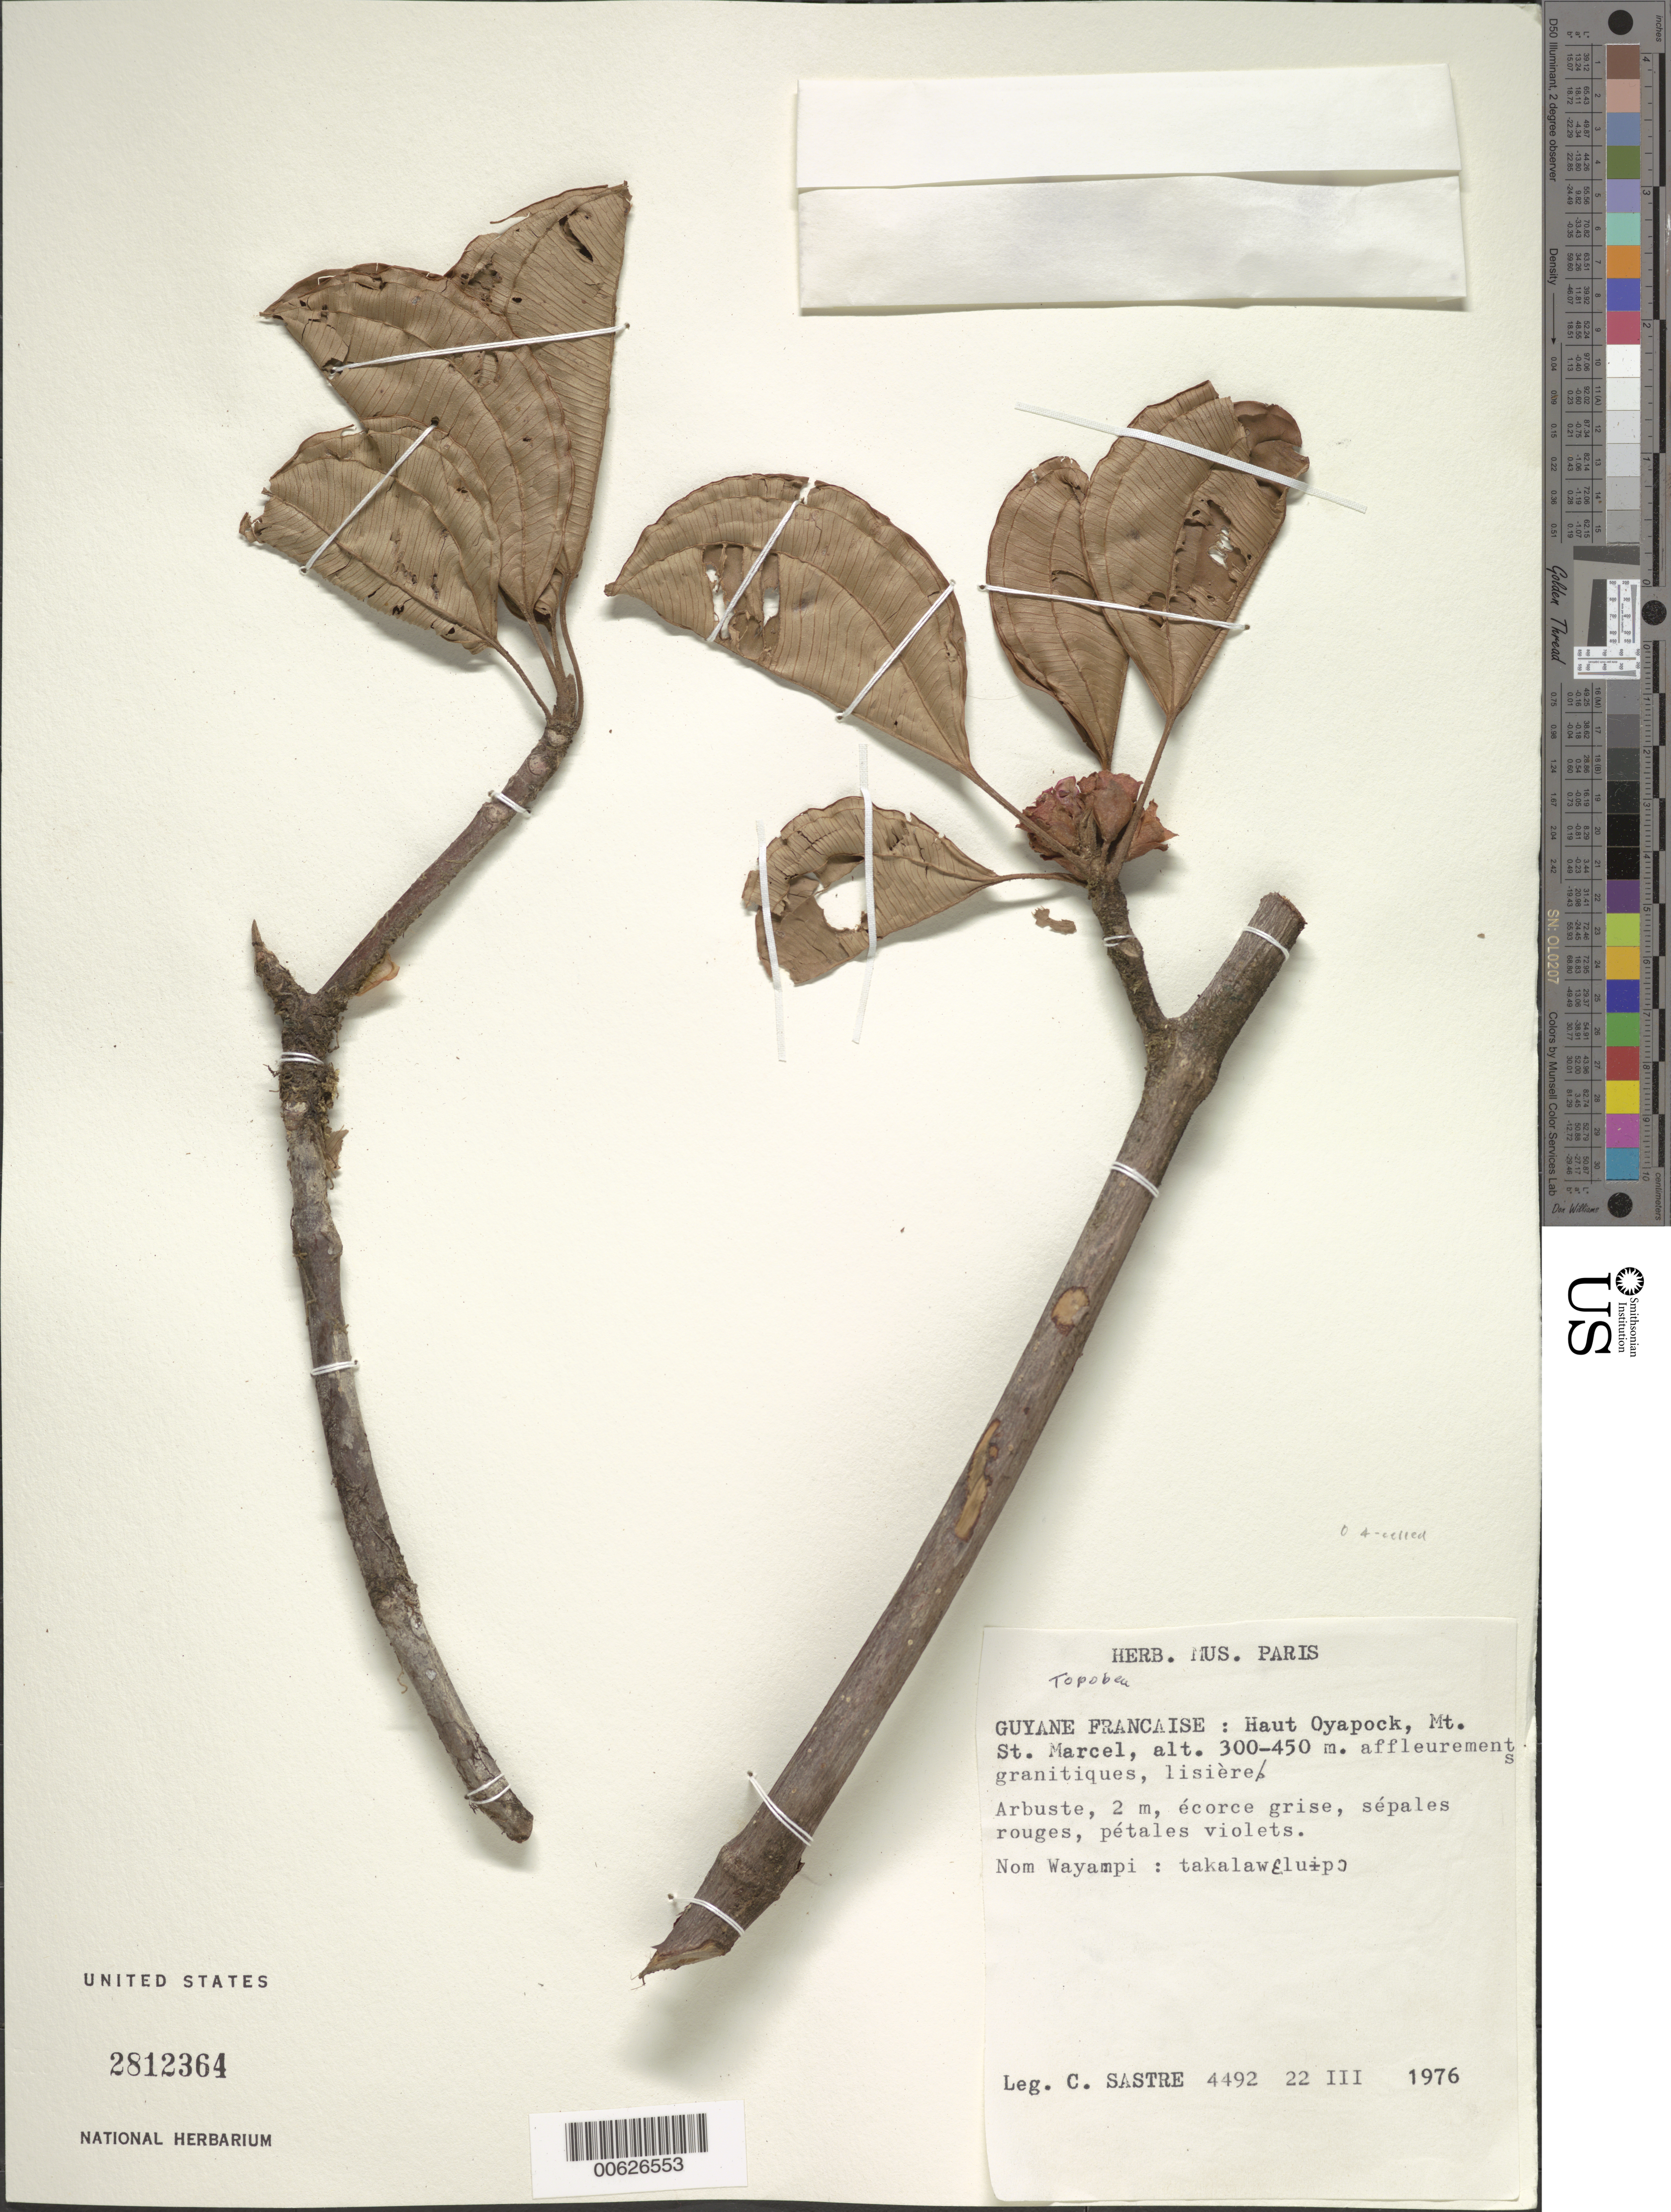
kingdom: Plantae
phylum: Tracheophyta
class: Magnoliopsida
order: Myrtales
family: Melastomataceae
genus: Topobea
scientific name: Topobea parasitica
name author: Aubl.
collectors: C. H. L. Sastre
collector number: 4492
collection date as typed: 22-Mar-76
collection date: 1976-03-22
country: French Guiana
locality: Haut Oyapock, Mt. St. Marcel, Bassin de l'Yaloupi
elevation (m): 300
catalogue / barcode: US 2812364